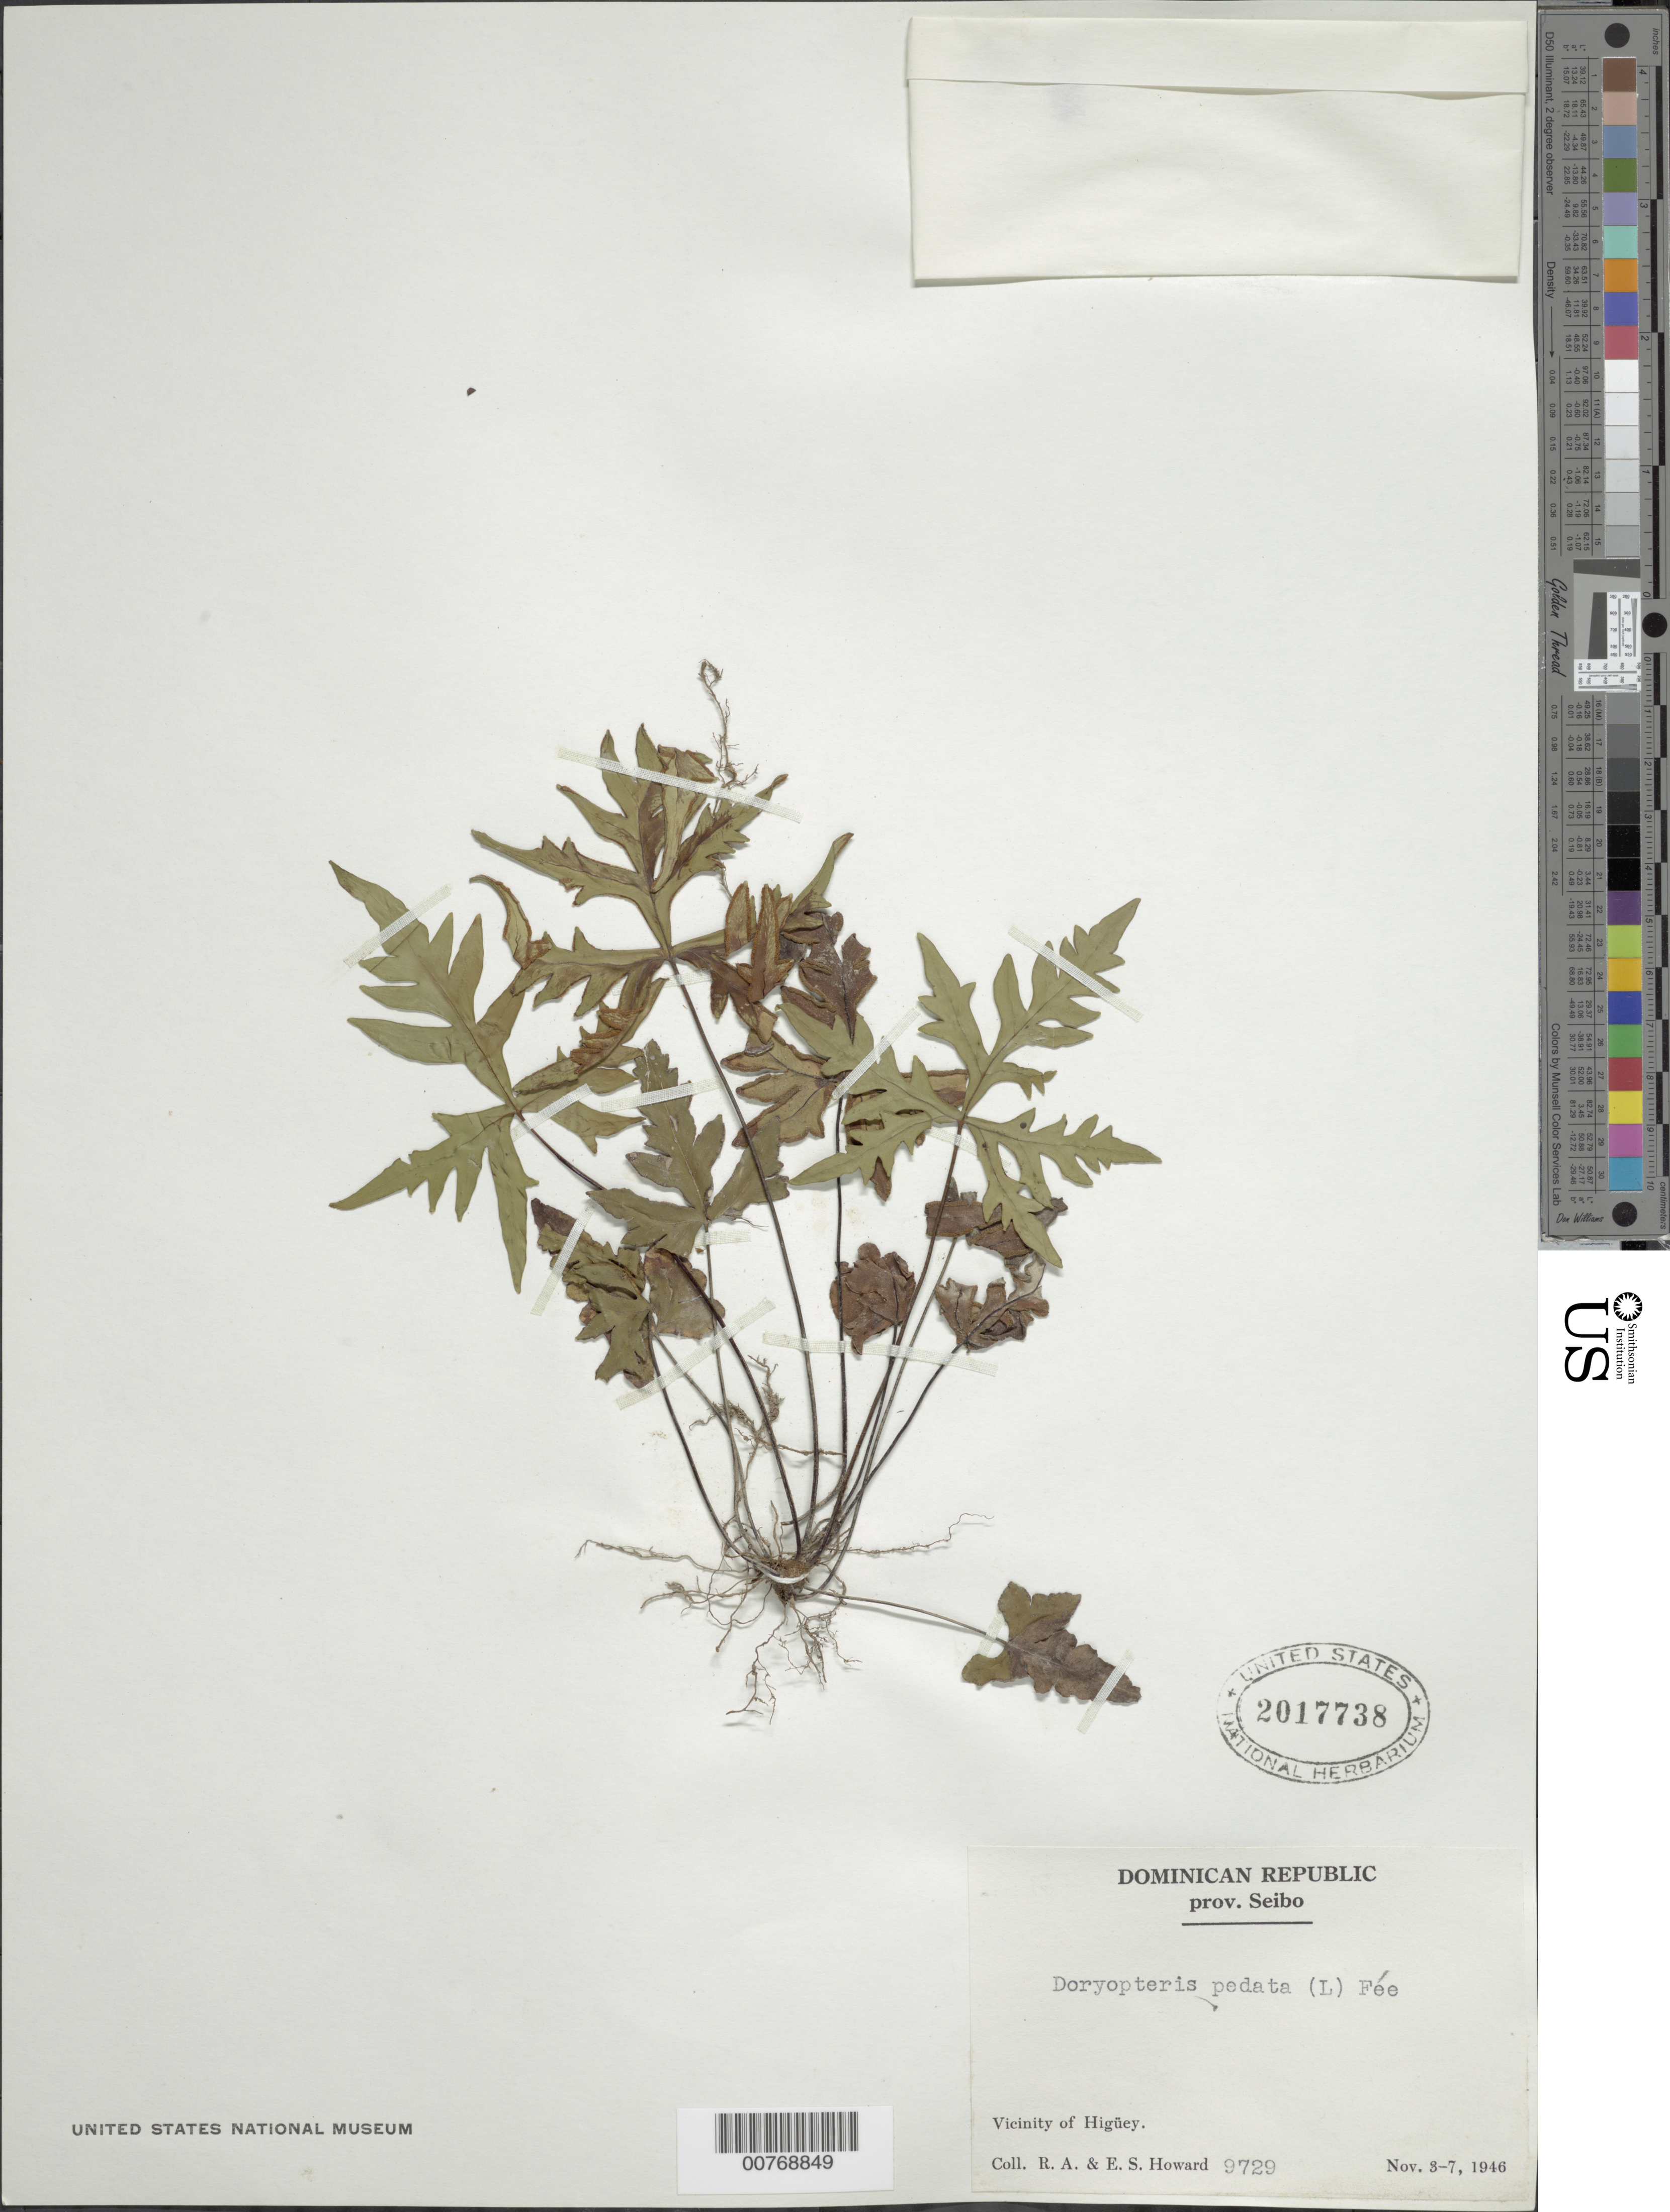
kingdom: Plantae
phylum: Tracheophyta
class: Polypodiopsida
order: Polypodiales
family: Pteridaceae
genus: Doryopteris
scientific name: Doryopteris pedata var. typica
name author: (L.) Fée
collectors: R. A. Howard & E. S. Howard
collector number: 9729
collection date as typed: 03 Nov 1946 to 07 Nov 1946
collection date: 1946-11-03/1946-11-07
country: Dominican Republic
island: Hispaniola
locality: Provincia Seibo. Vicinity of Higüey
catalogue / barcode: US 2017738